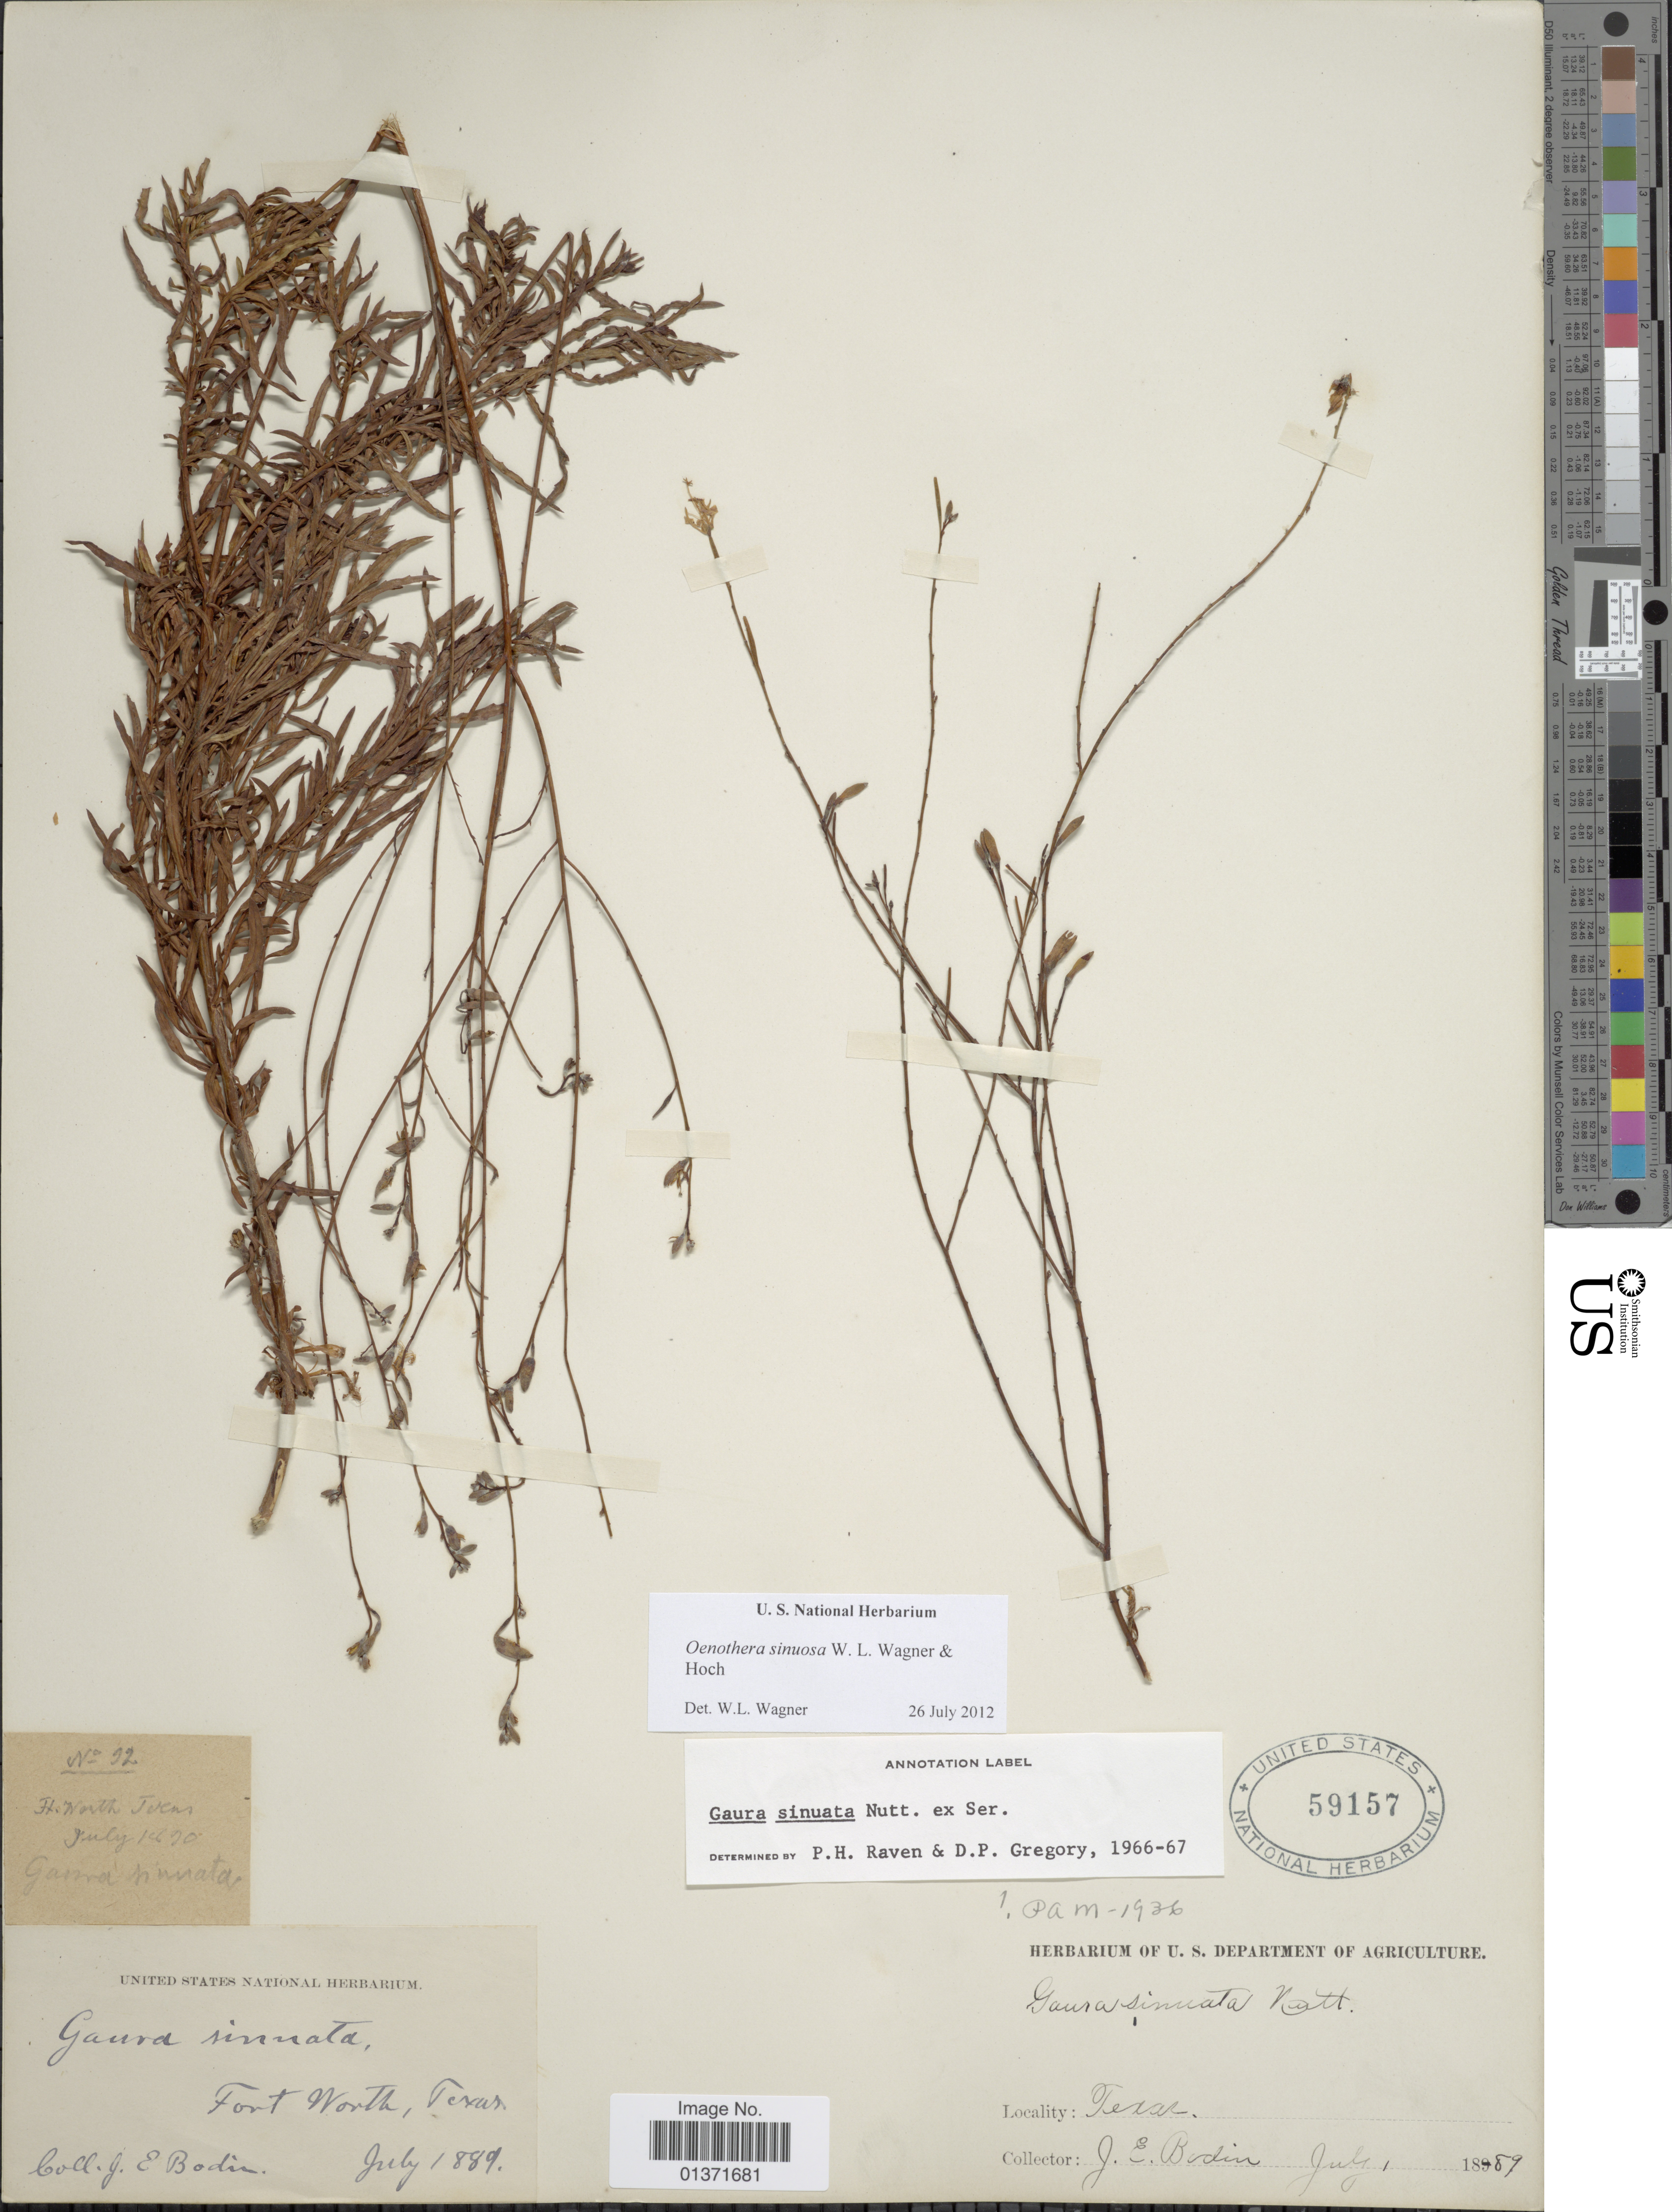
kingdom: Plantae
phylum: Tracheophyta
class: Magnoliopsida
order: Myrtales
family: Onagraceae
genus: Oenothera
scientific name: Oenothera sinuosa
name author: Nutt. ex Ser.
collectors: J. E. Bodin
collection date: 1889-07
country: United States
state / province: Texas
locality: Fort Worth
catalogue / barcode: US 59157